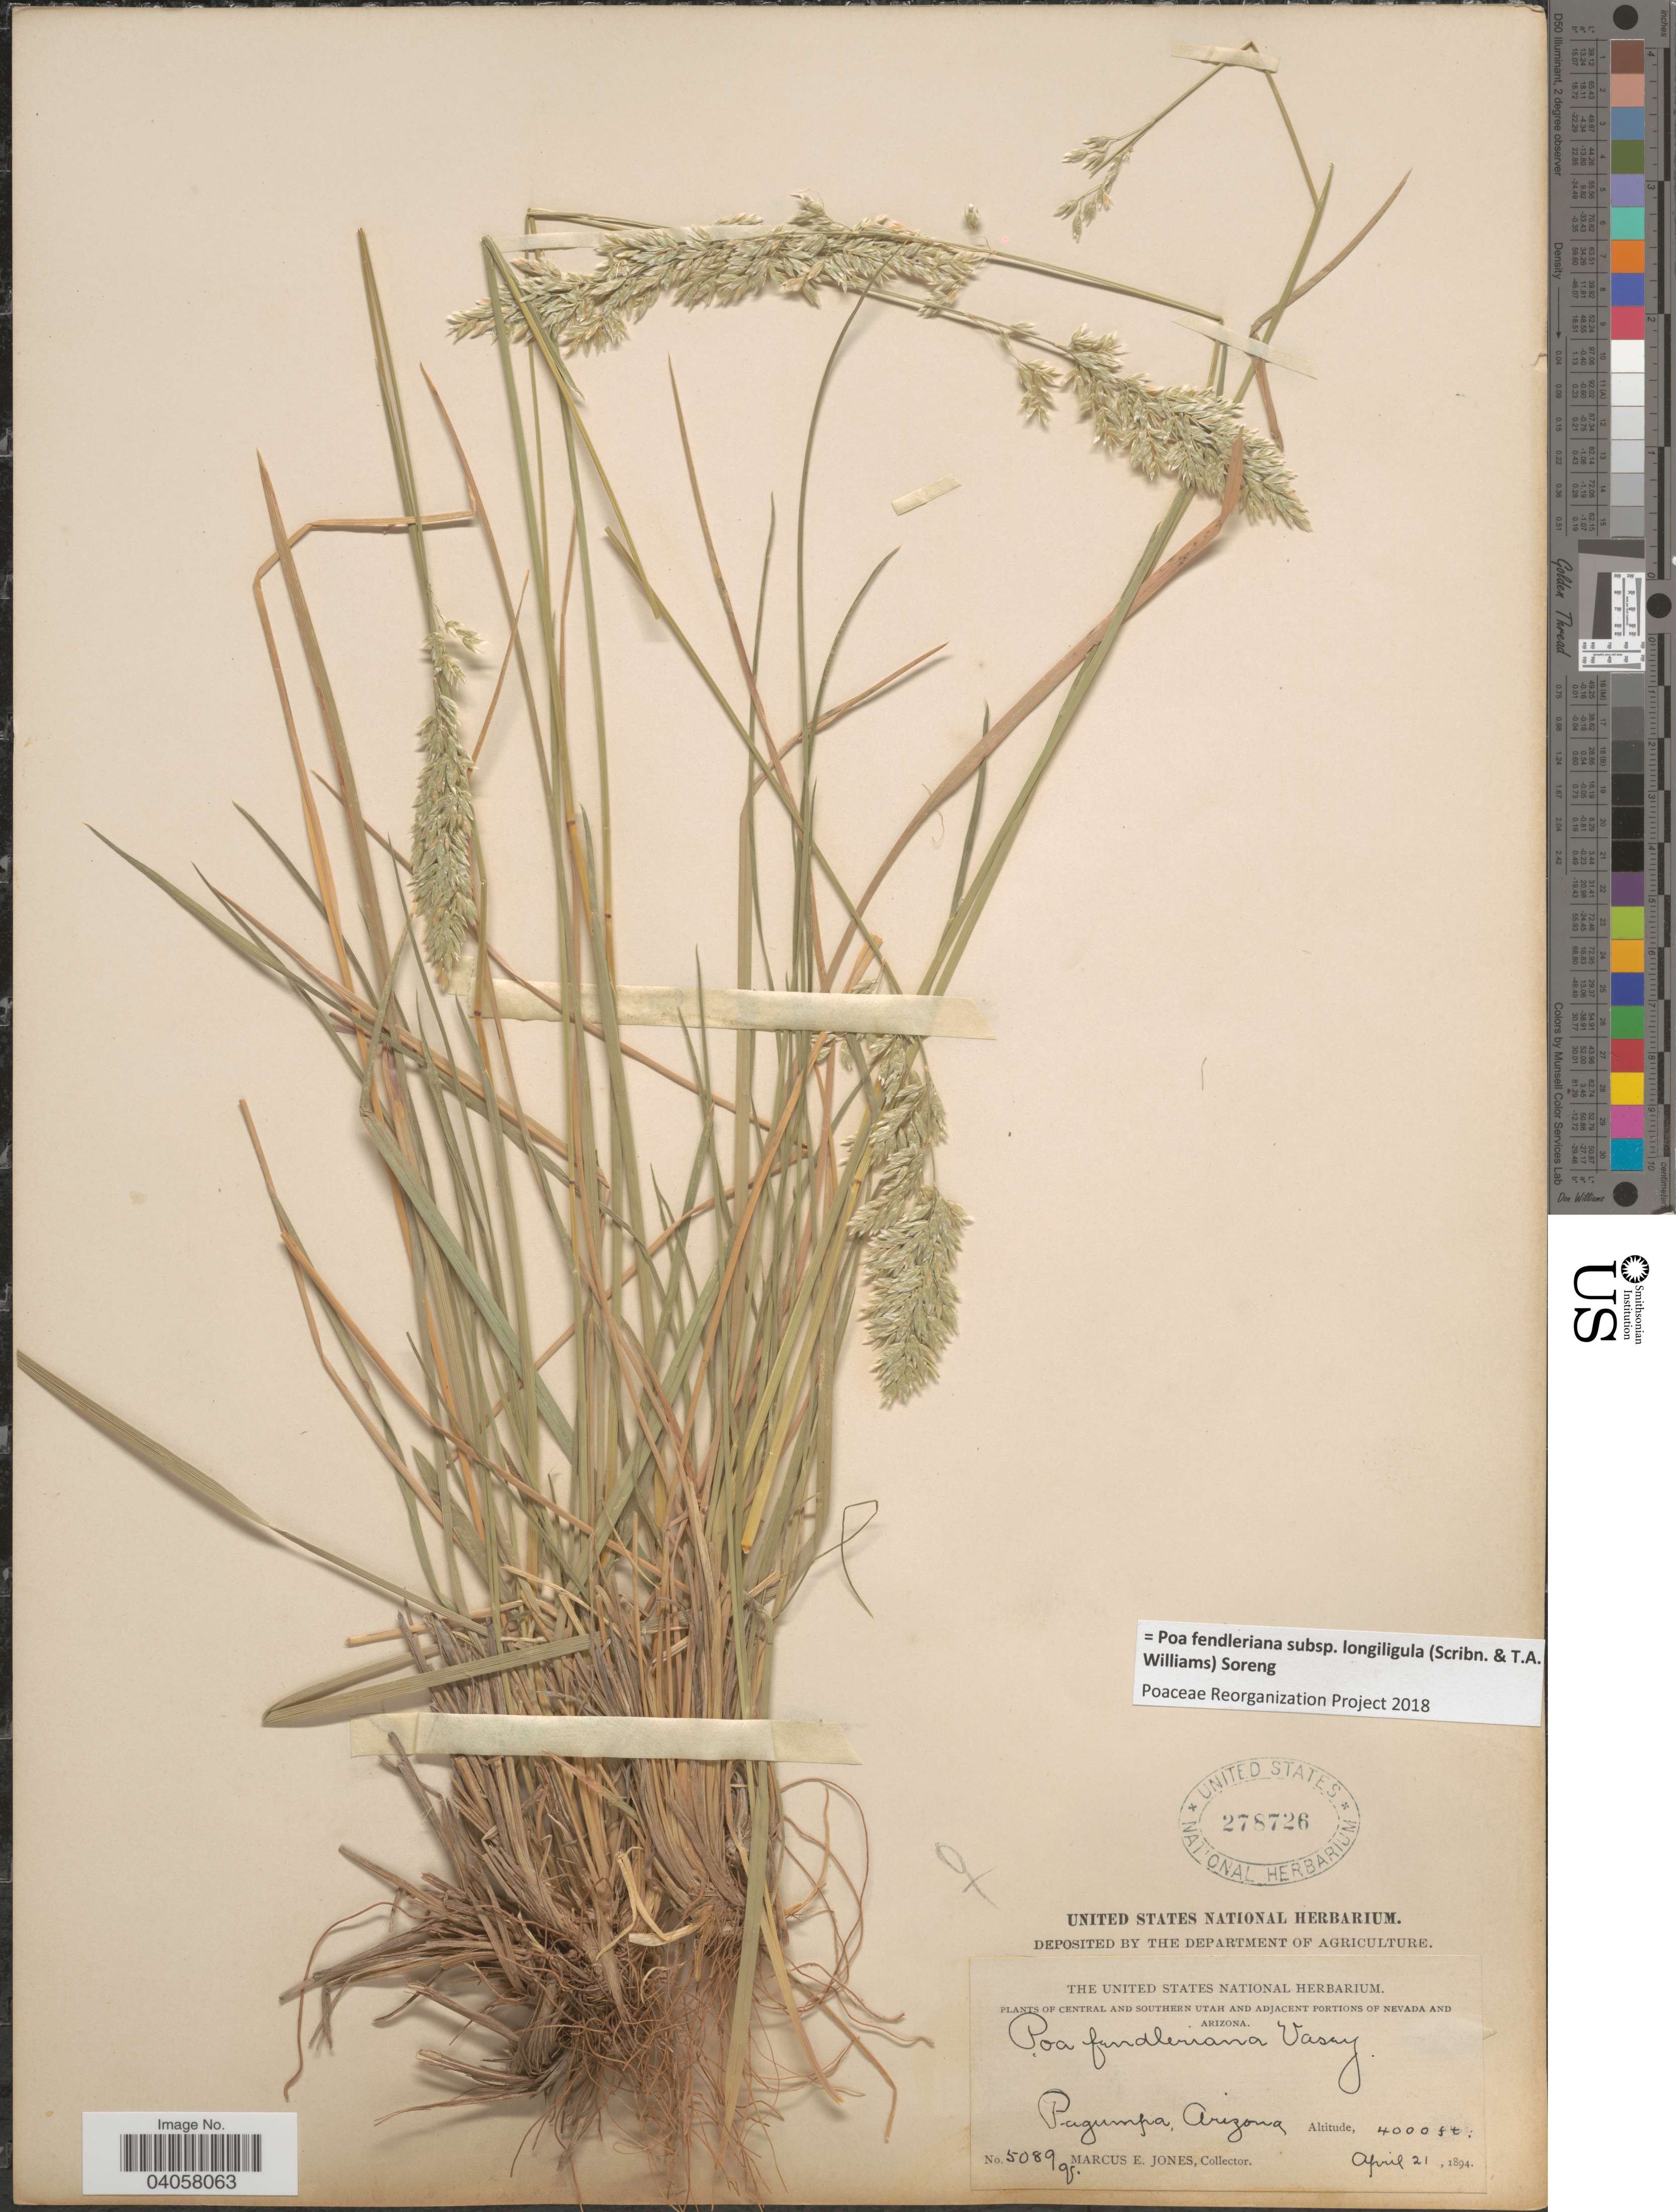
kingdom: Plantae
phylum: Tracheophyta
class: Liliopsida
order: Poales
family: Poaceae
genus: Poa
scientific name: Poa fendleriana subsp. longiligula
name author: (Scribn. & T.A. Williams) Soreng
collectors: M. E. Jones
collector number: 5089q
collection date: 1894-04-21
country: United States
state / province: Arizona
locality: Pagumpa.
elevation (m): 1219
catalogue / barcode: US 278726